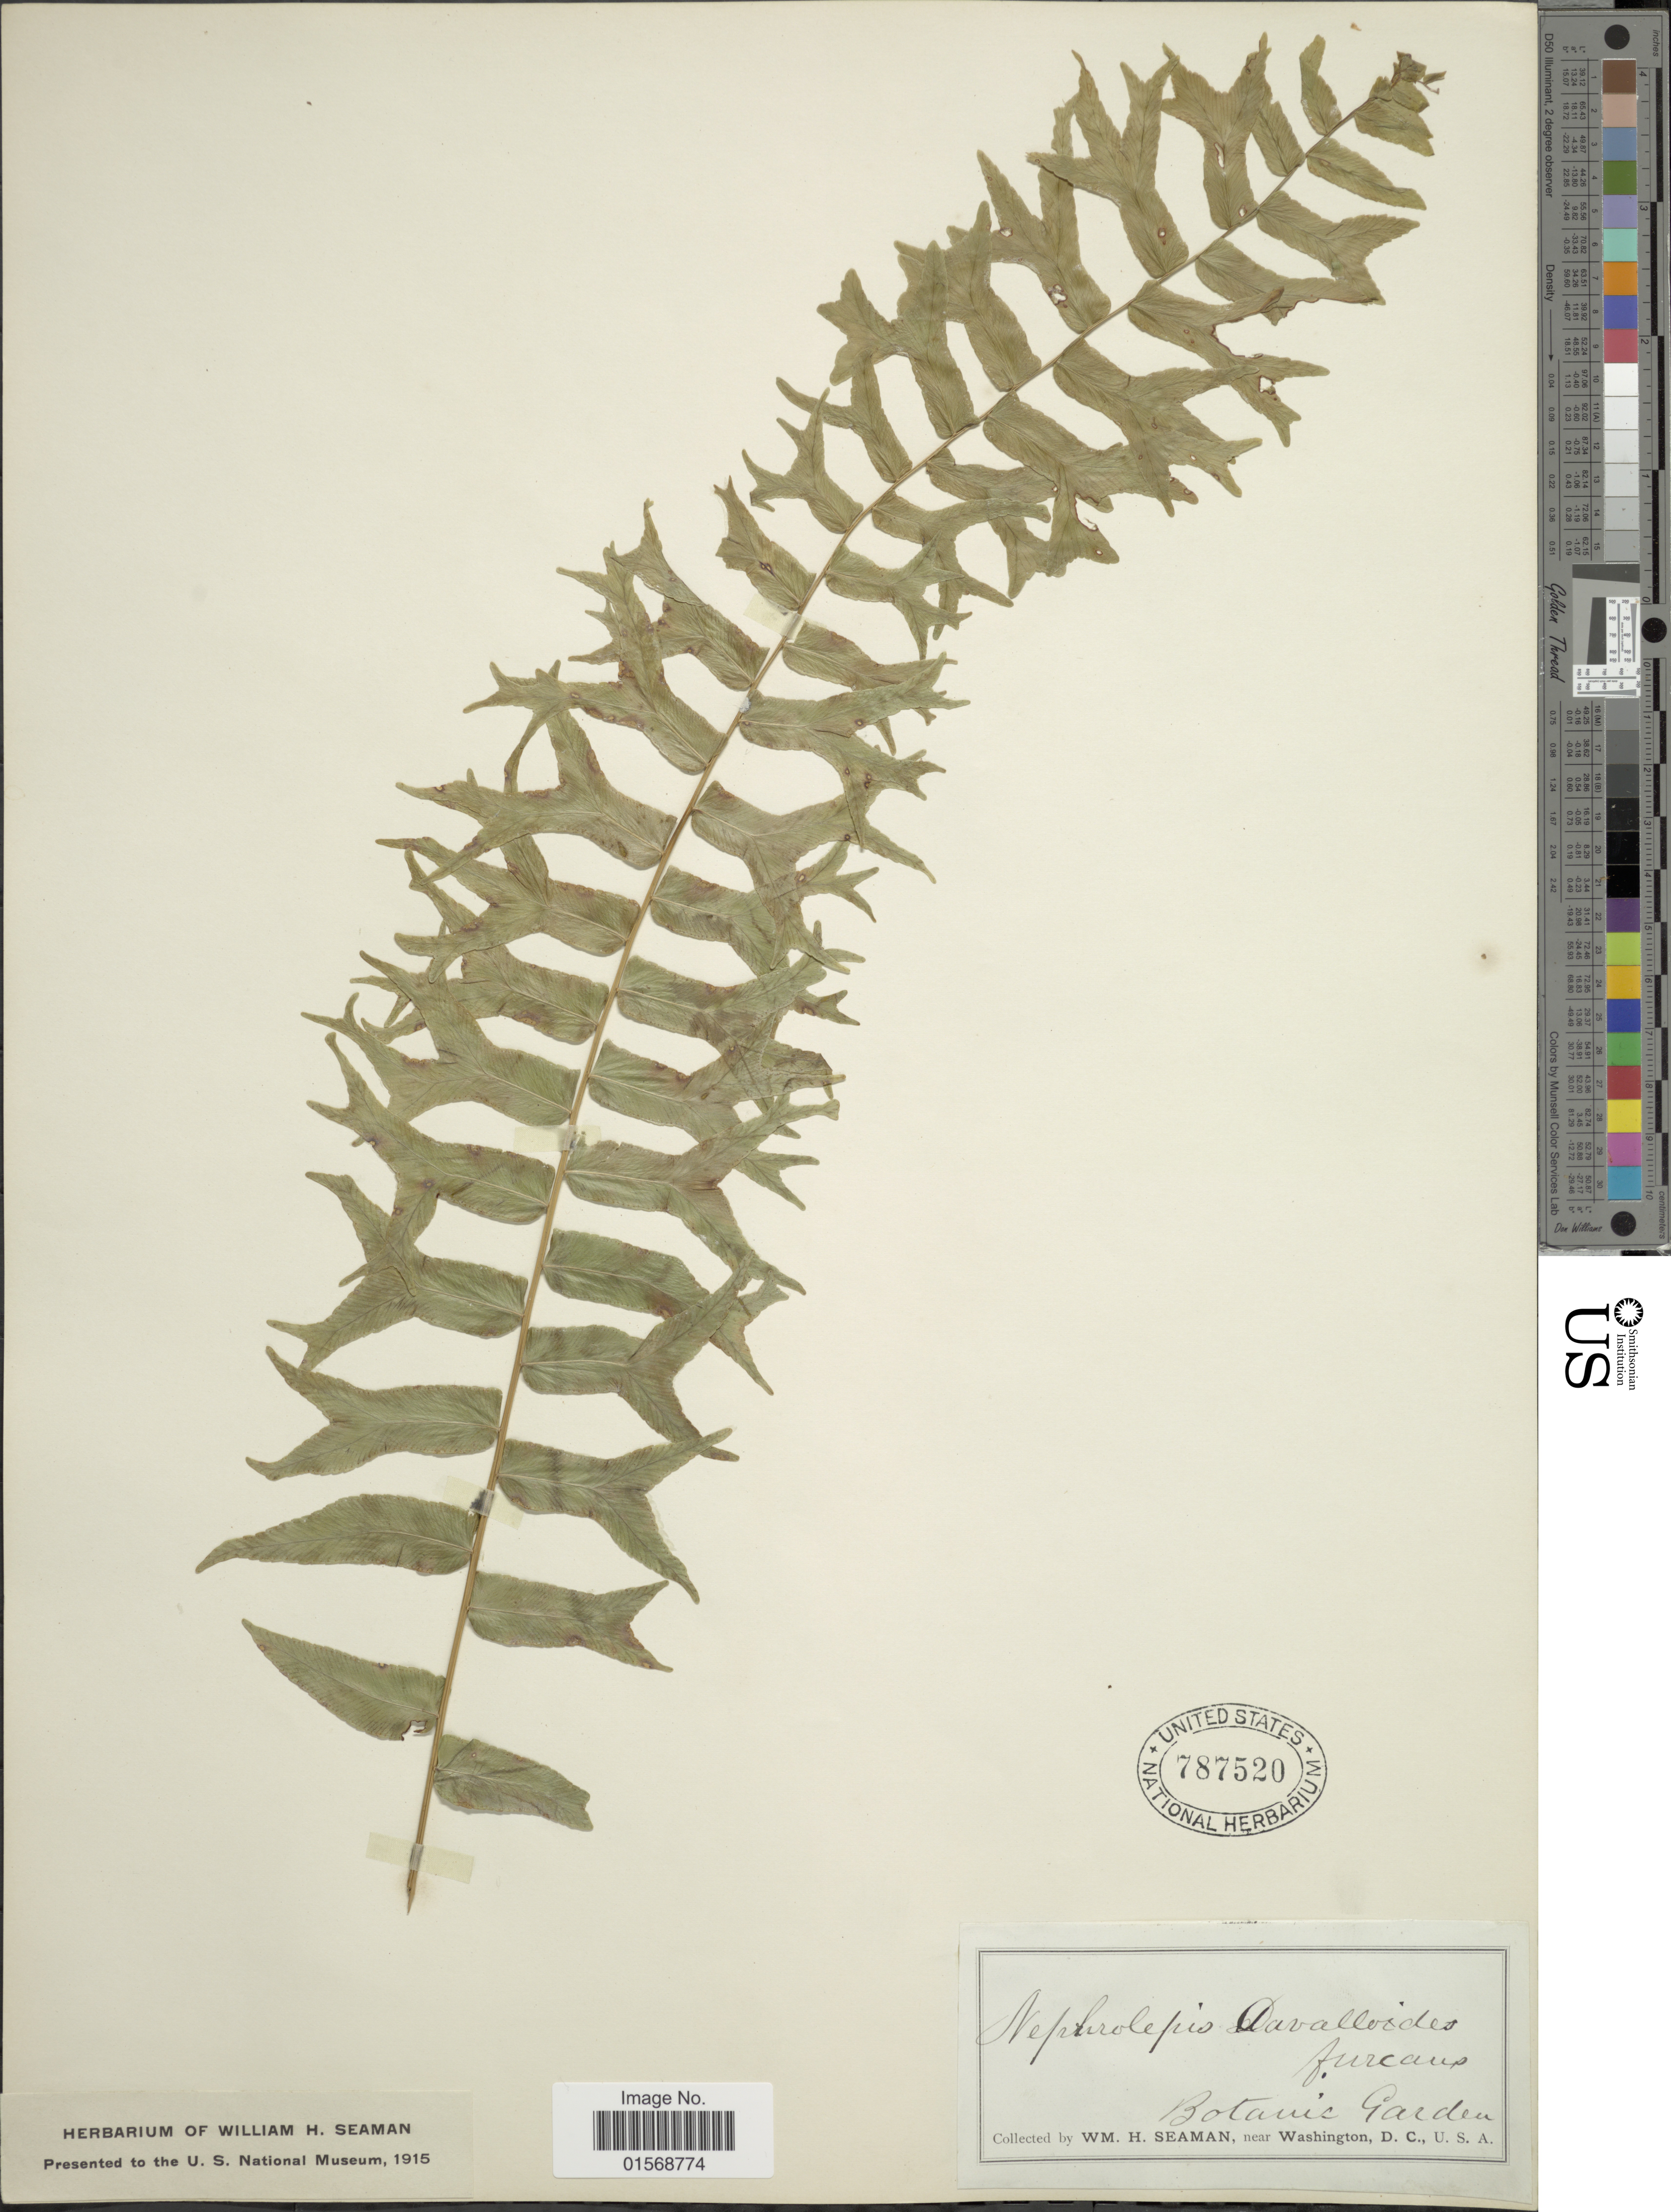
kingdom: Plantae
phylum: Tracheophyta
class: Polypodiopsida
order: Polypodiales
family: Nephrolepidaceae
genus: Nephrolepis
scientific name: Nephrolepis falcata 'Furcans'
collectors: W. Seaman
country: United States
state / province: District of Columbia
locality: Botanic Garden, near Washington D. C. U.S.A.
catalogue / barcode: US 787520